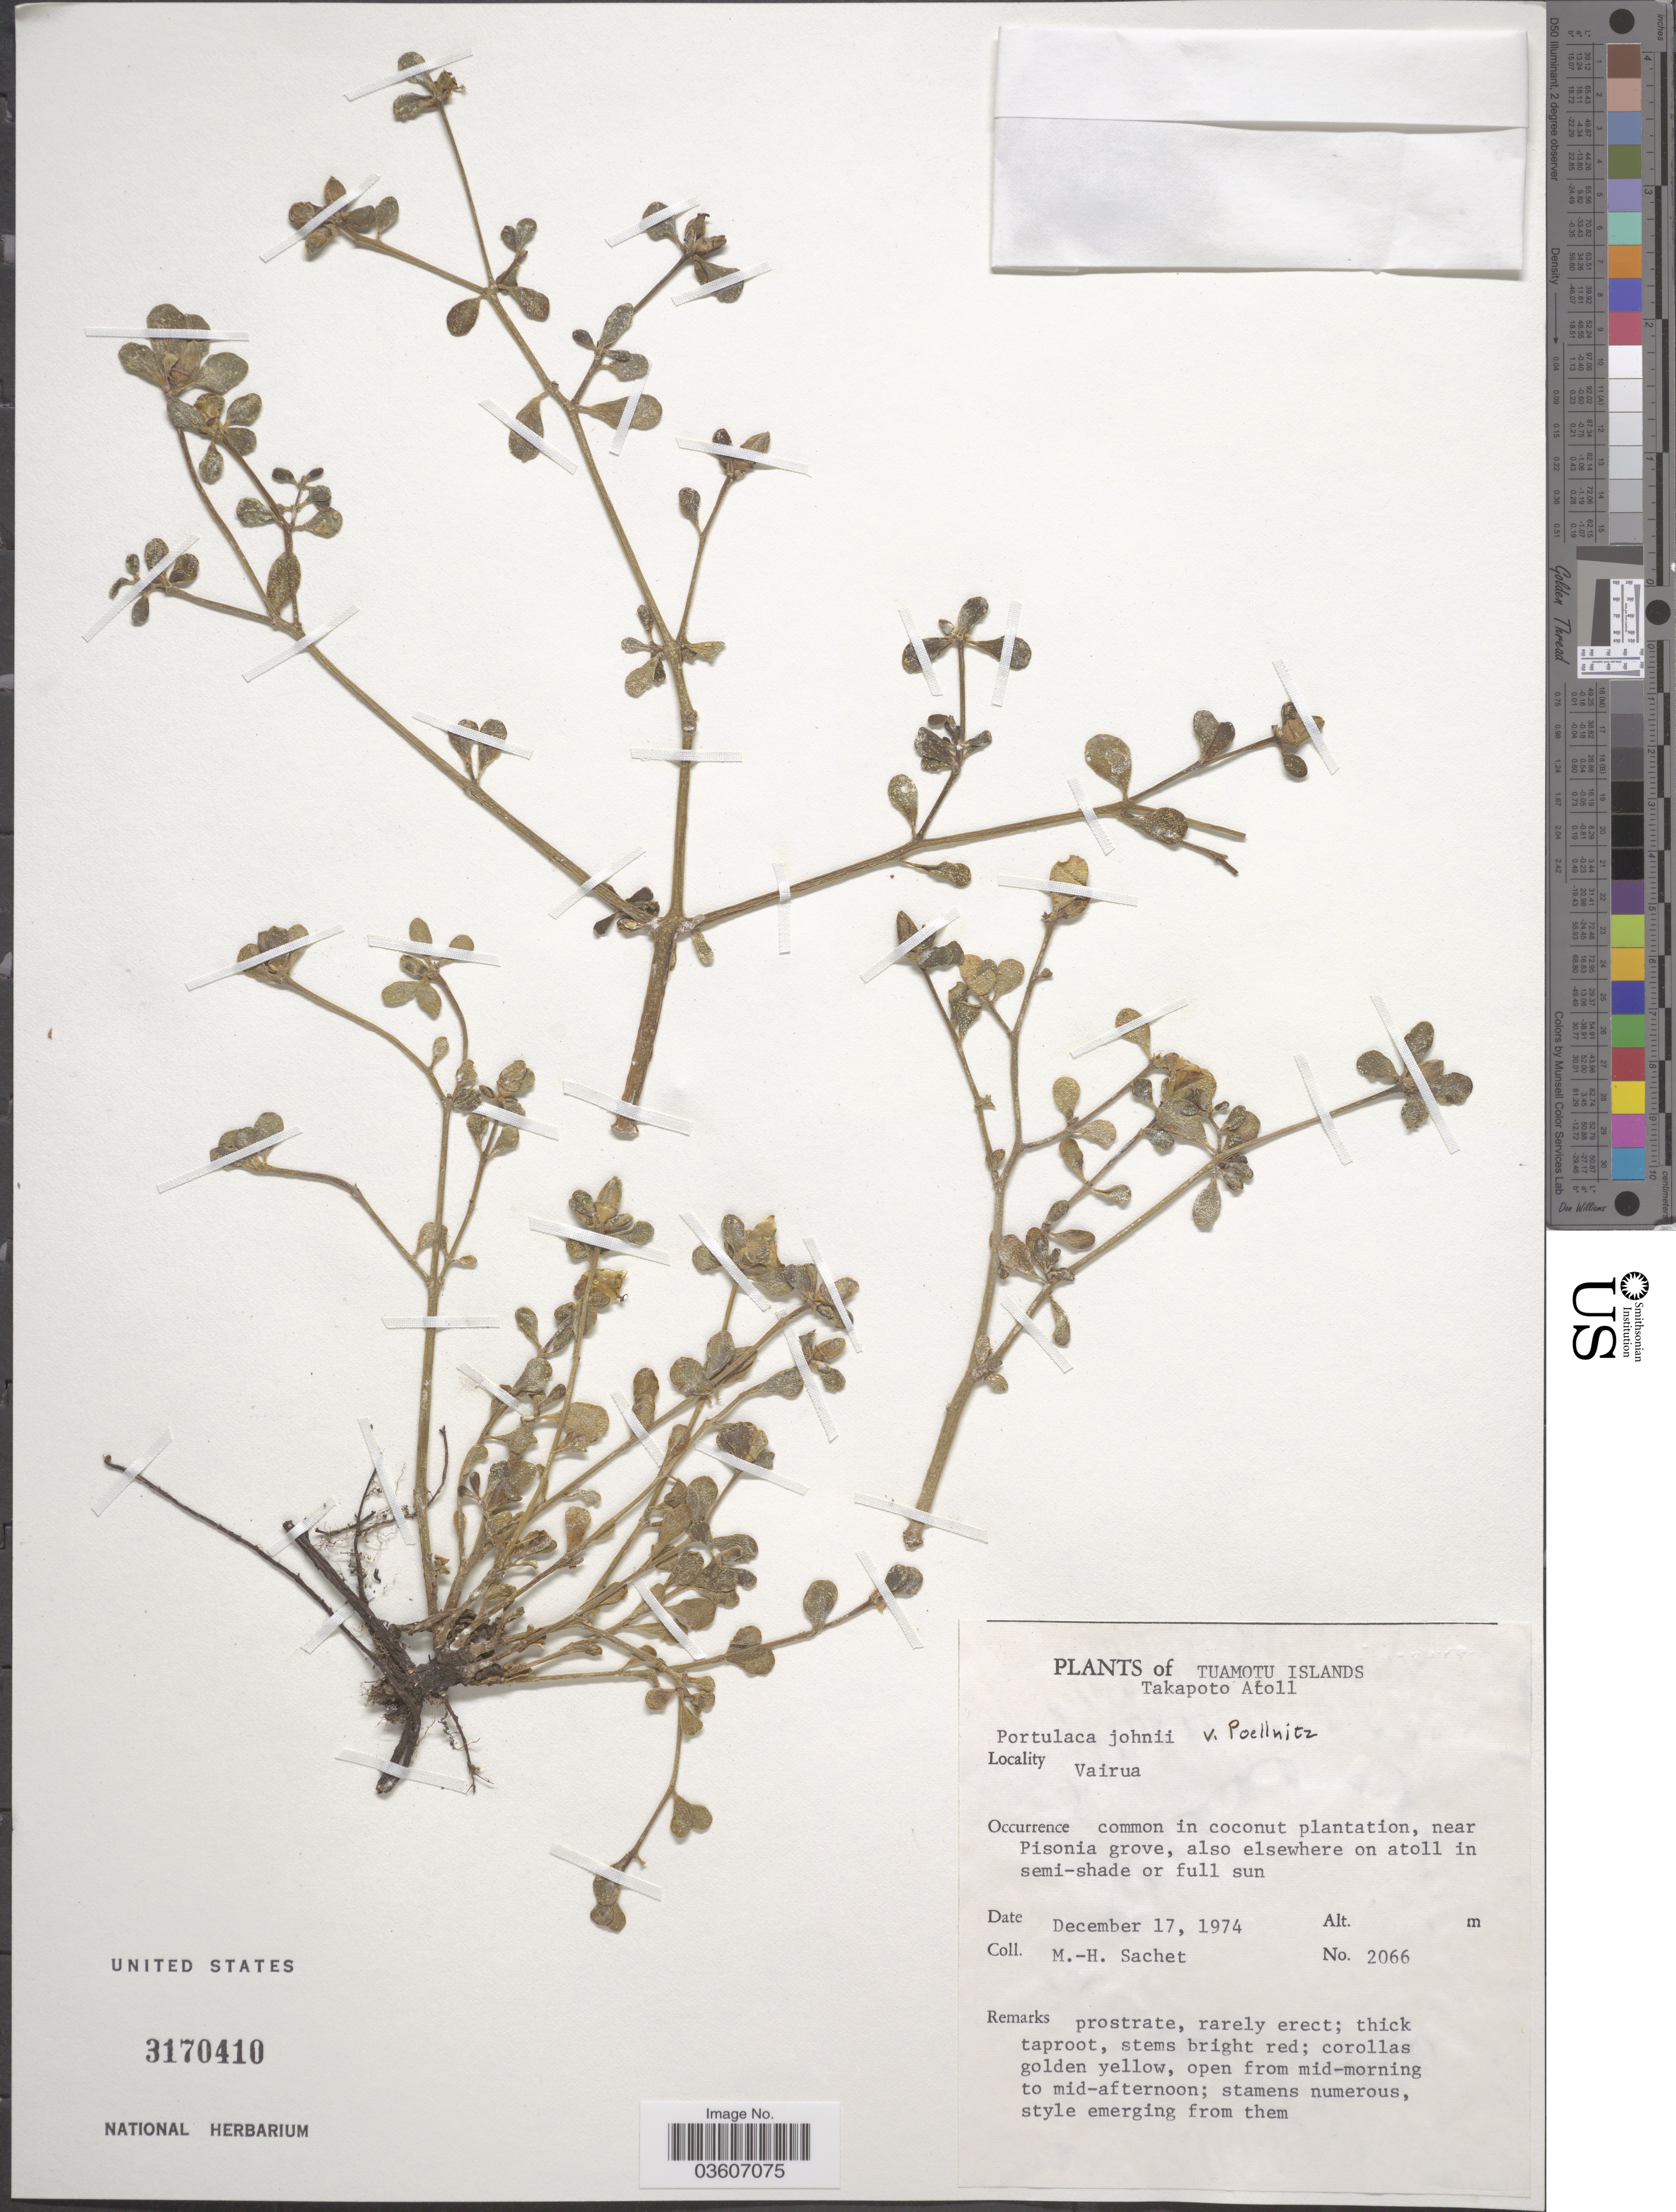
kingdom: Plantae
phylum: Tracheophyta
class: Magnoliopsida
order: Caryophyllales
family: Portulacaceae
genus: Portulaca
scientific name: Portulaca oleracea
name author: L.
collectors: M.-H. Sachet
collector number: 2066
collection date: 1974-12-17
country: French Polynesia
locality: Tuamotu Islands. Takapoto Atoll. Vairua. Coconut plantation, near Pisonia grove.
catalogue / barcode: US 3170410